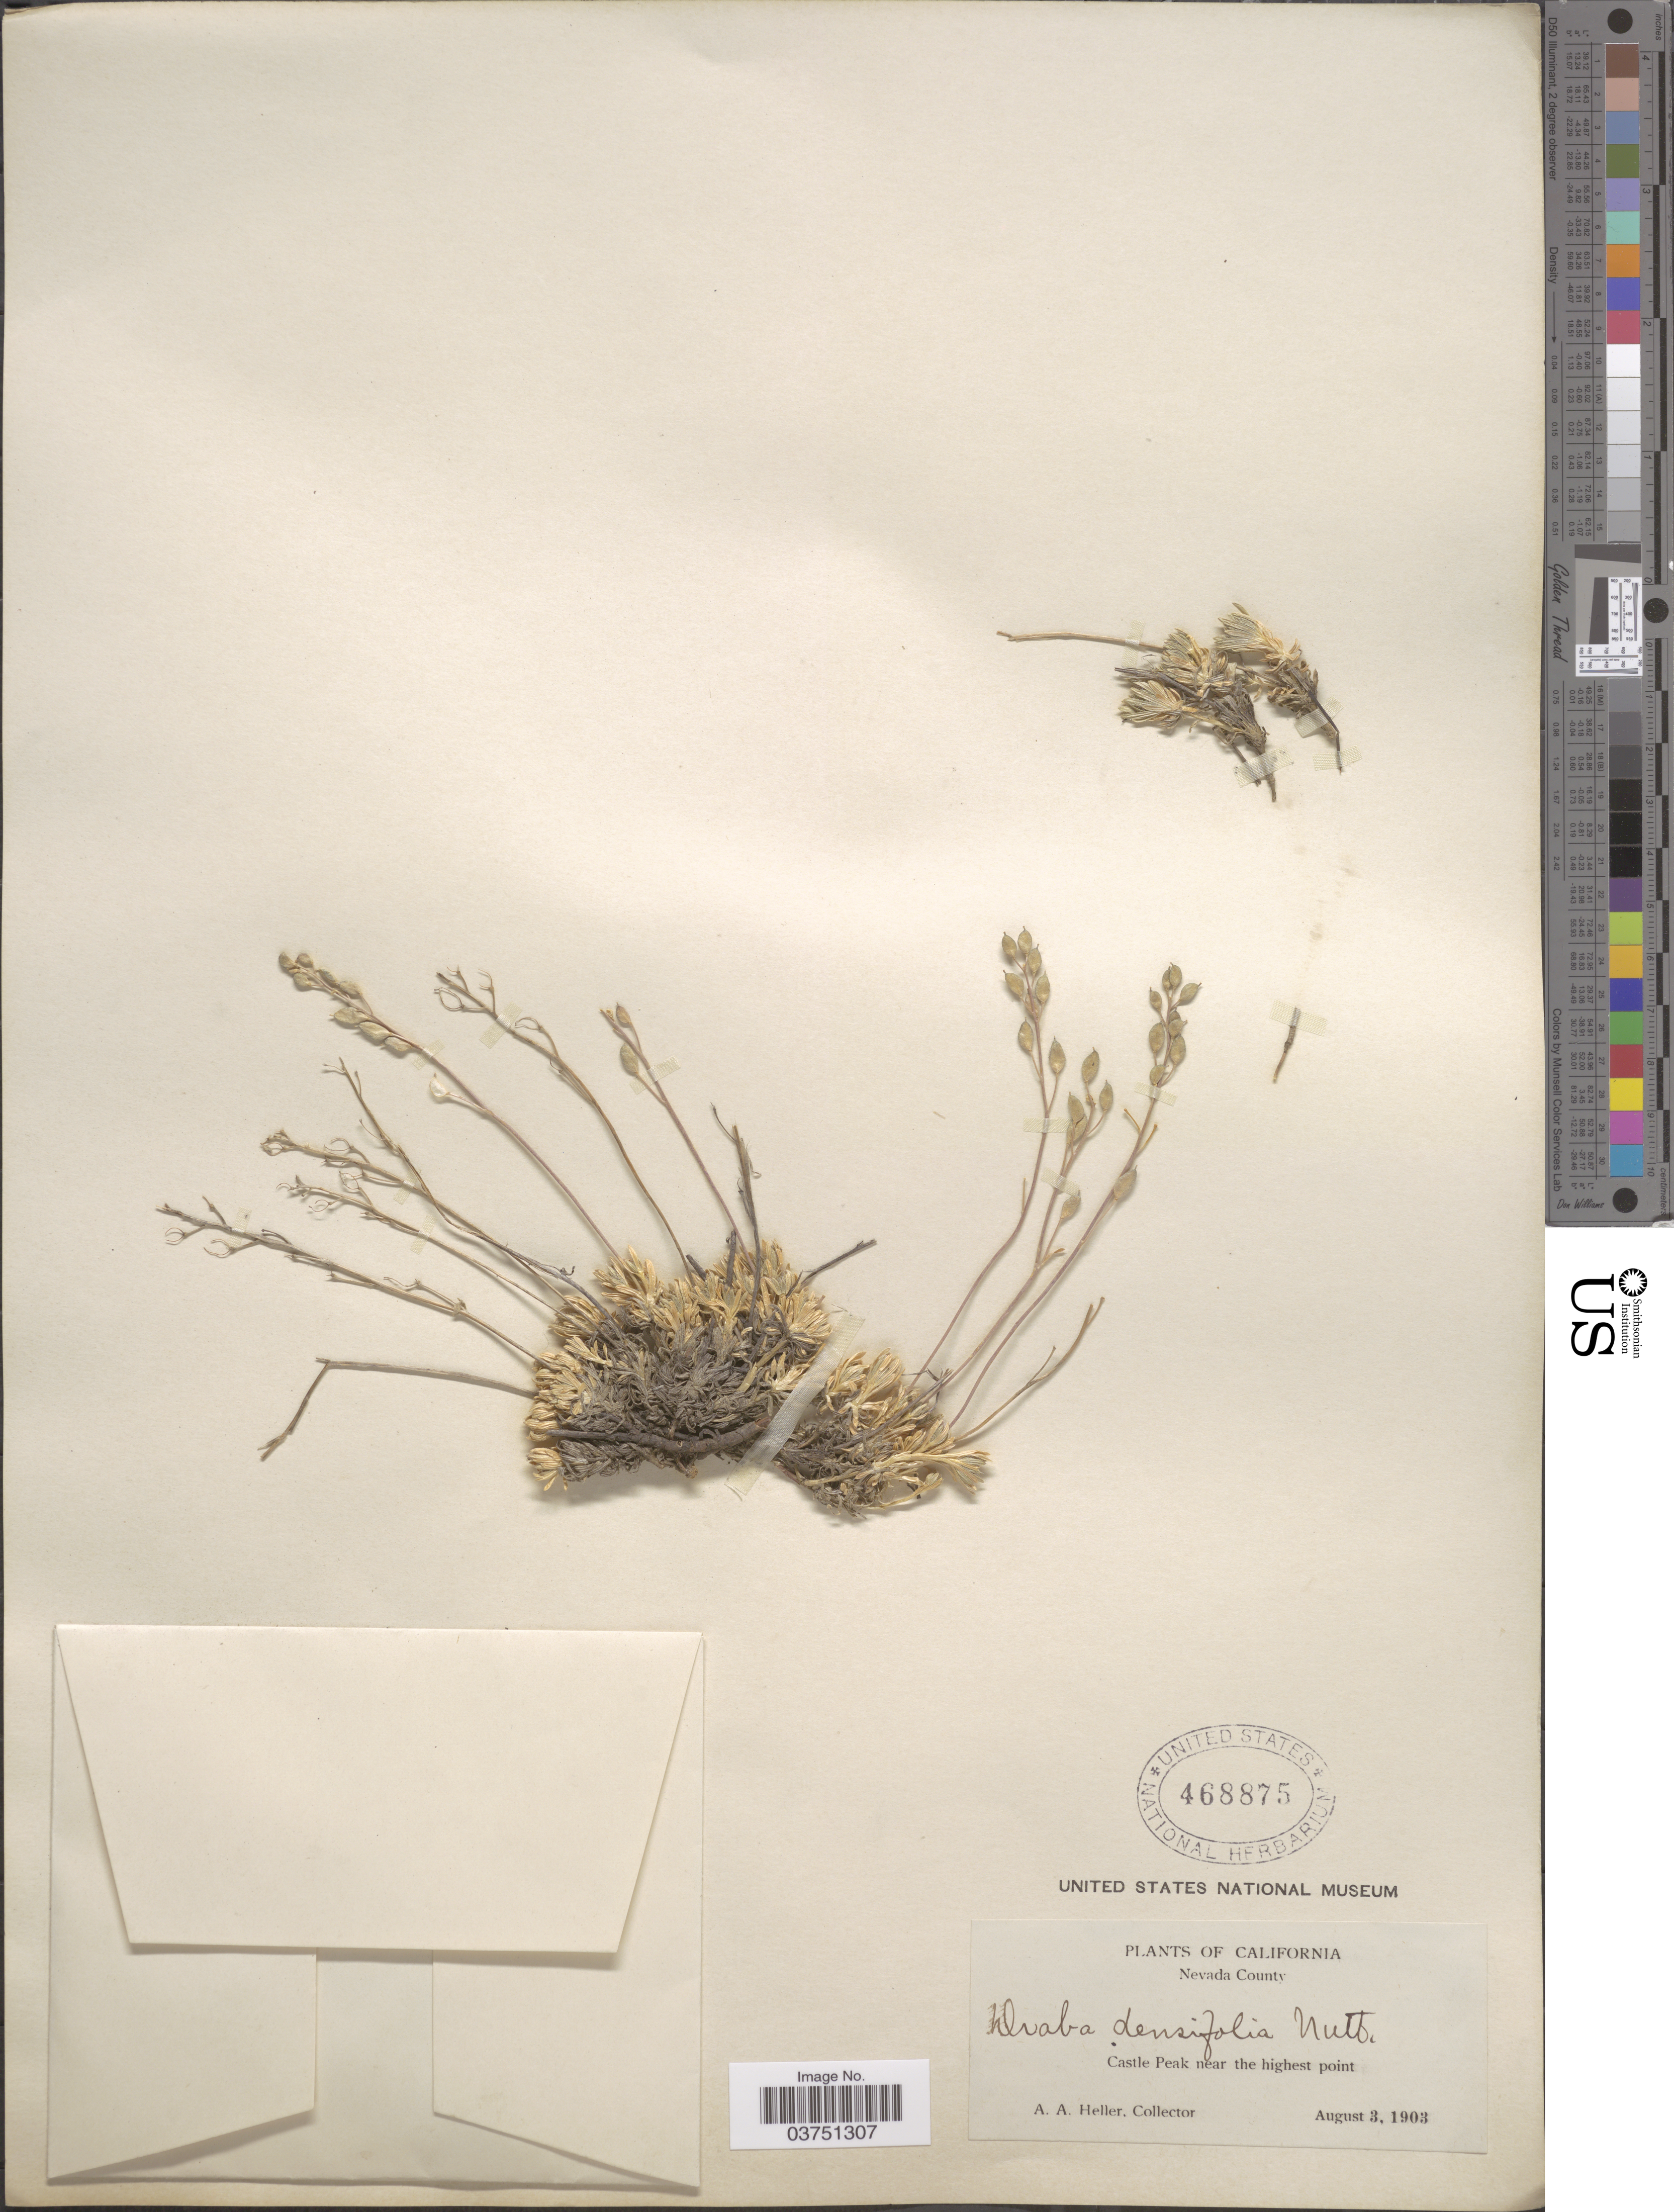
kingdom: Plantae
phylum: Tracheophyta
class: Magnoliopsida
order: Brassicales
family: Brassicaceae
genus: Draba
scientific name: Draba densifolia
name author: Nutt.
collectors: A. A. Heller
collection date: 1903-08-03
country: United States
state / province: Nevada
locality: Nevada County; Castle Peak near the highest point.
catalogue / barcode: US 468875